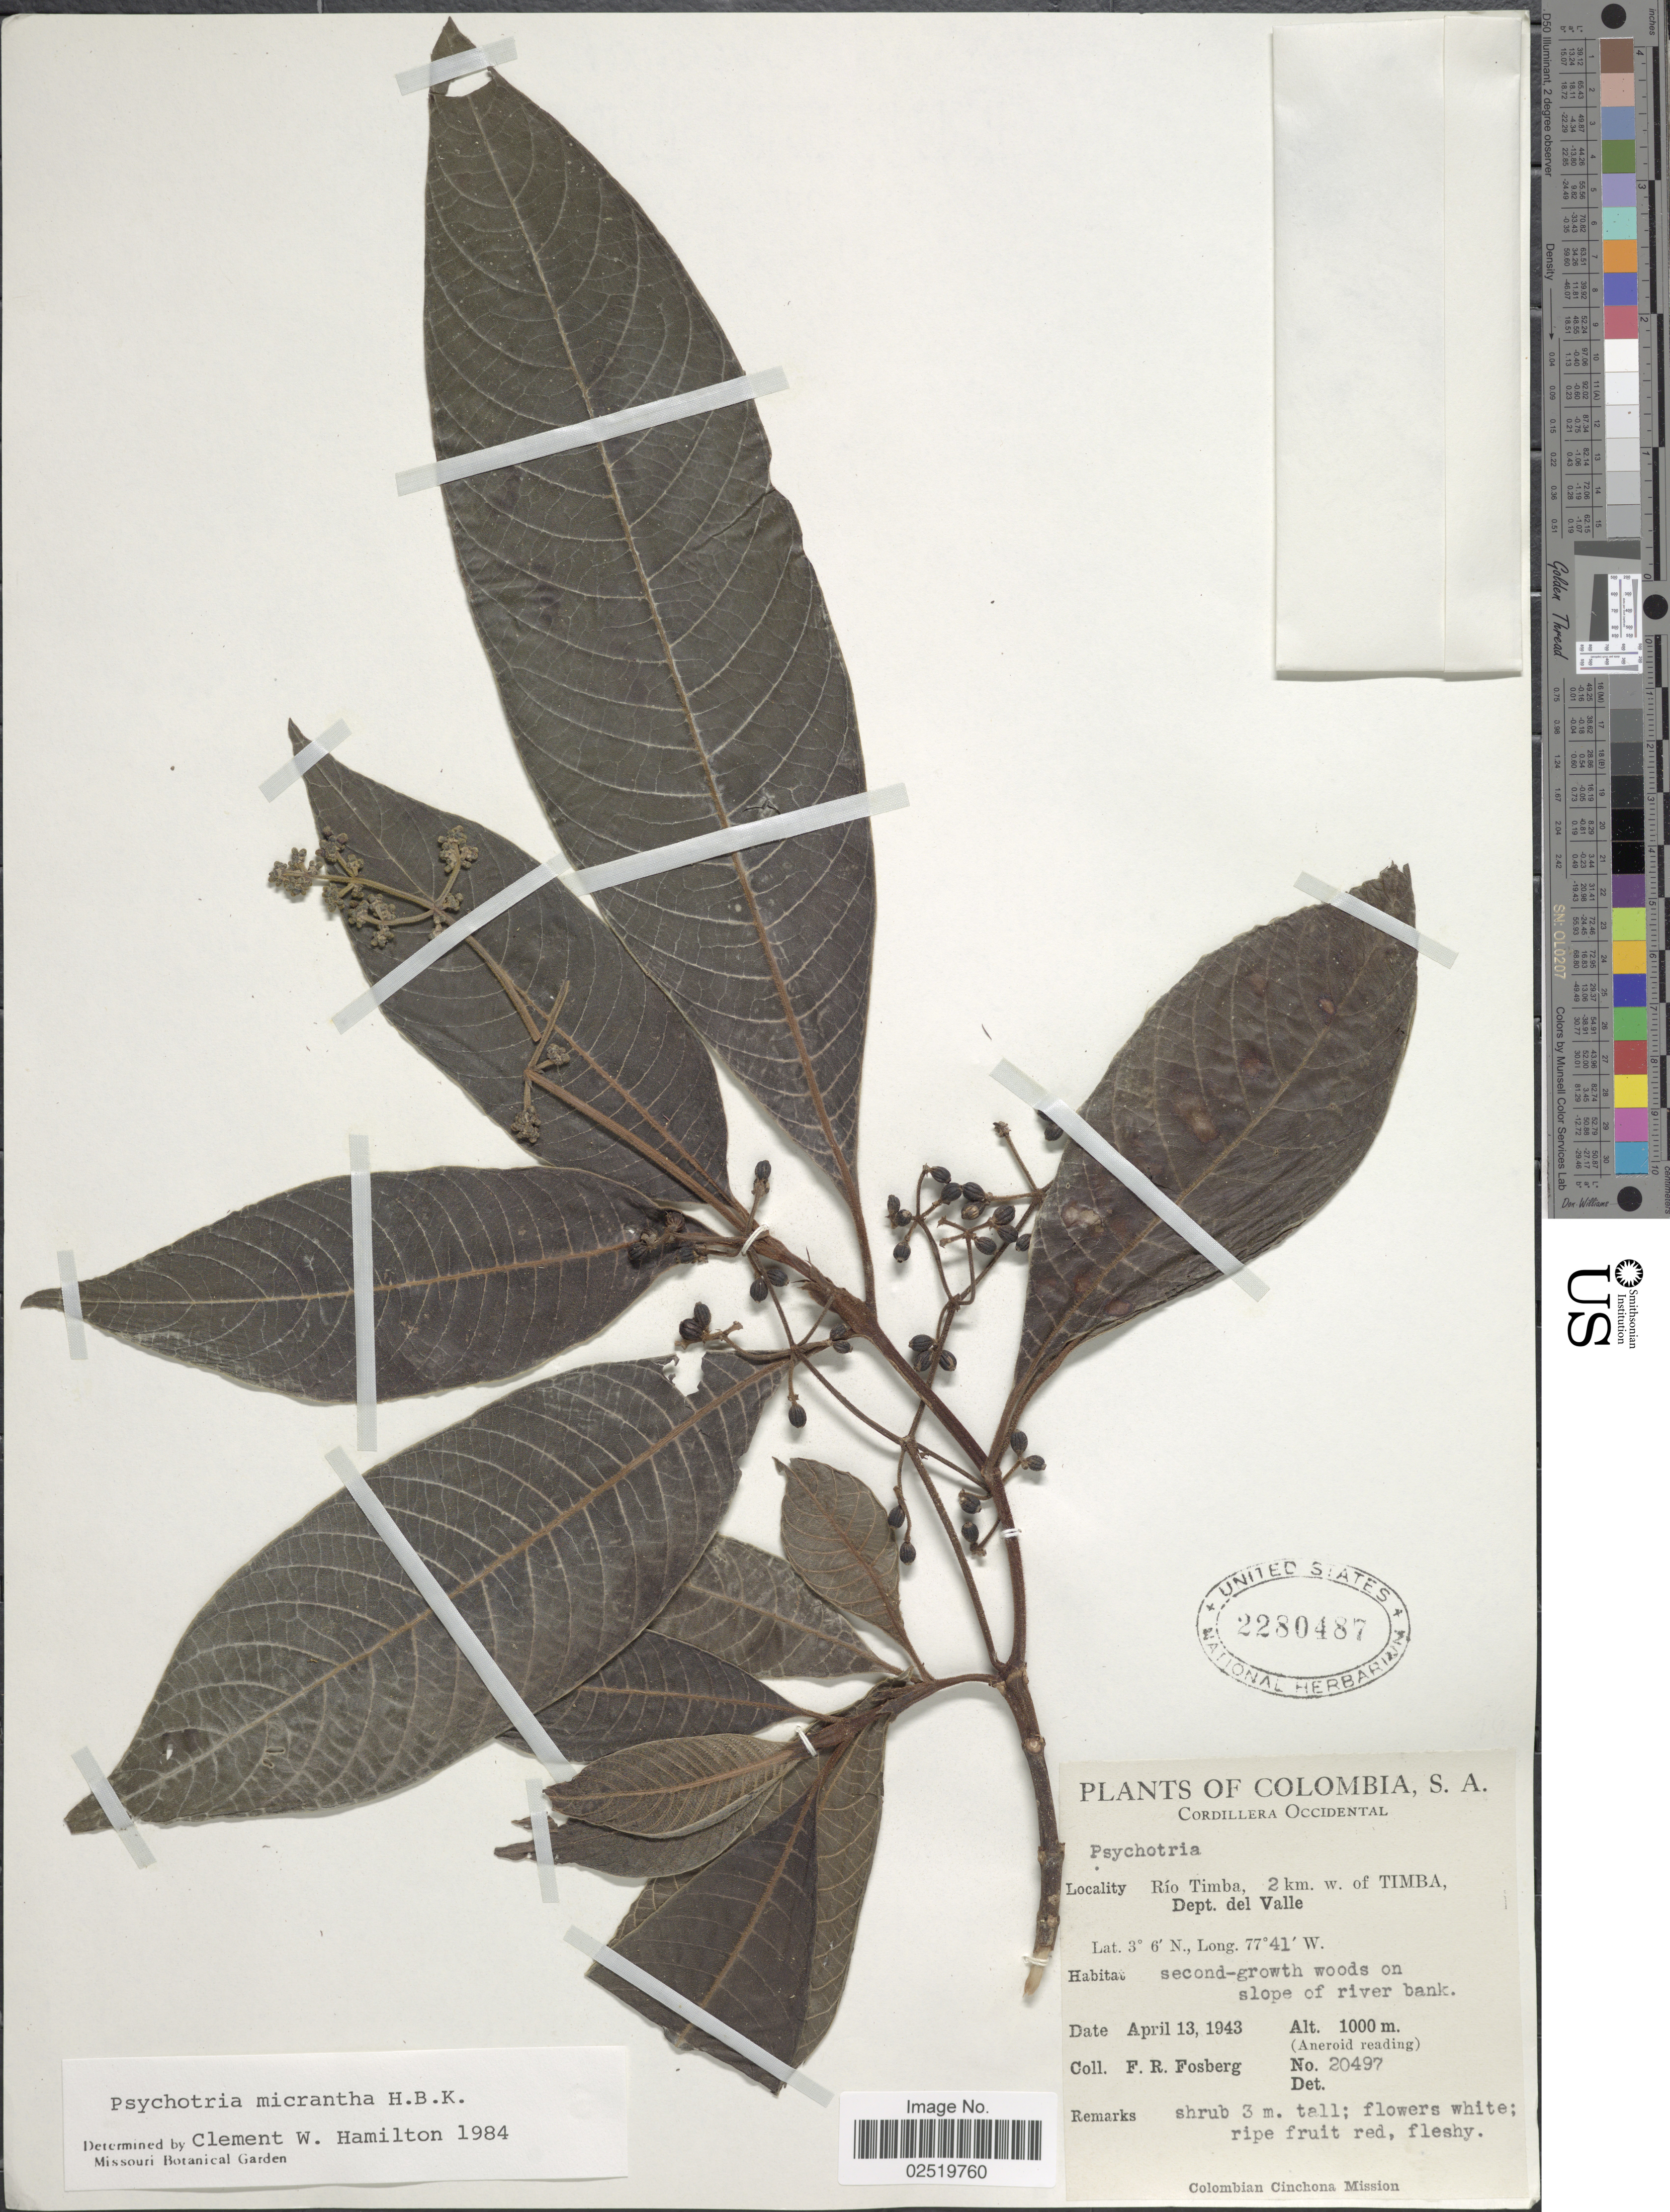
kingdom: Plantae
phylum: Tracheophyta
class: Magnoliopsida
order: Gentianales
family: Rubiaceae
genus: Psychotria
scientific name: Psychotria micrantha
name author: Kunth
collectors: F. R. Fosberg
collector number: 20497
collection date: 1943-04-13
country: Colombia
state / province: Valle del Cauca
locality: Cordillera Occidental, Rio Timba, 2 km. w. of Timba, Dept. del Valle, on slope of river bank.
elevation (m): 1000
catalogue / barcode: US 2280487